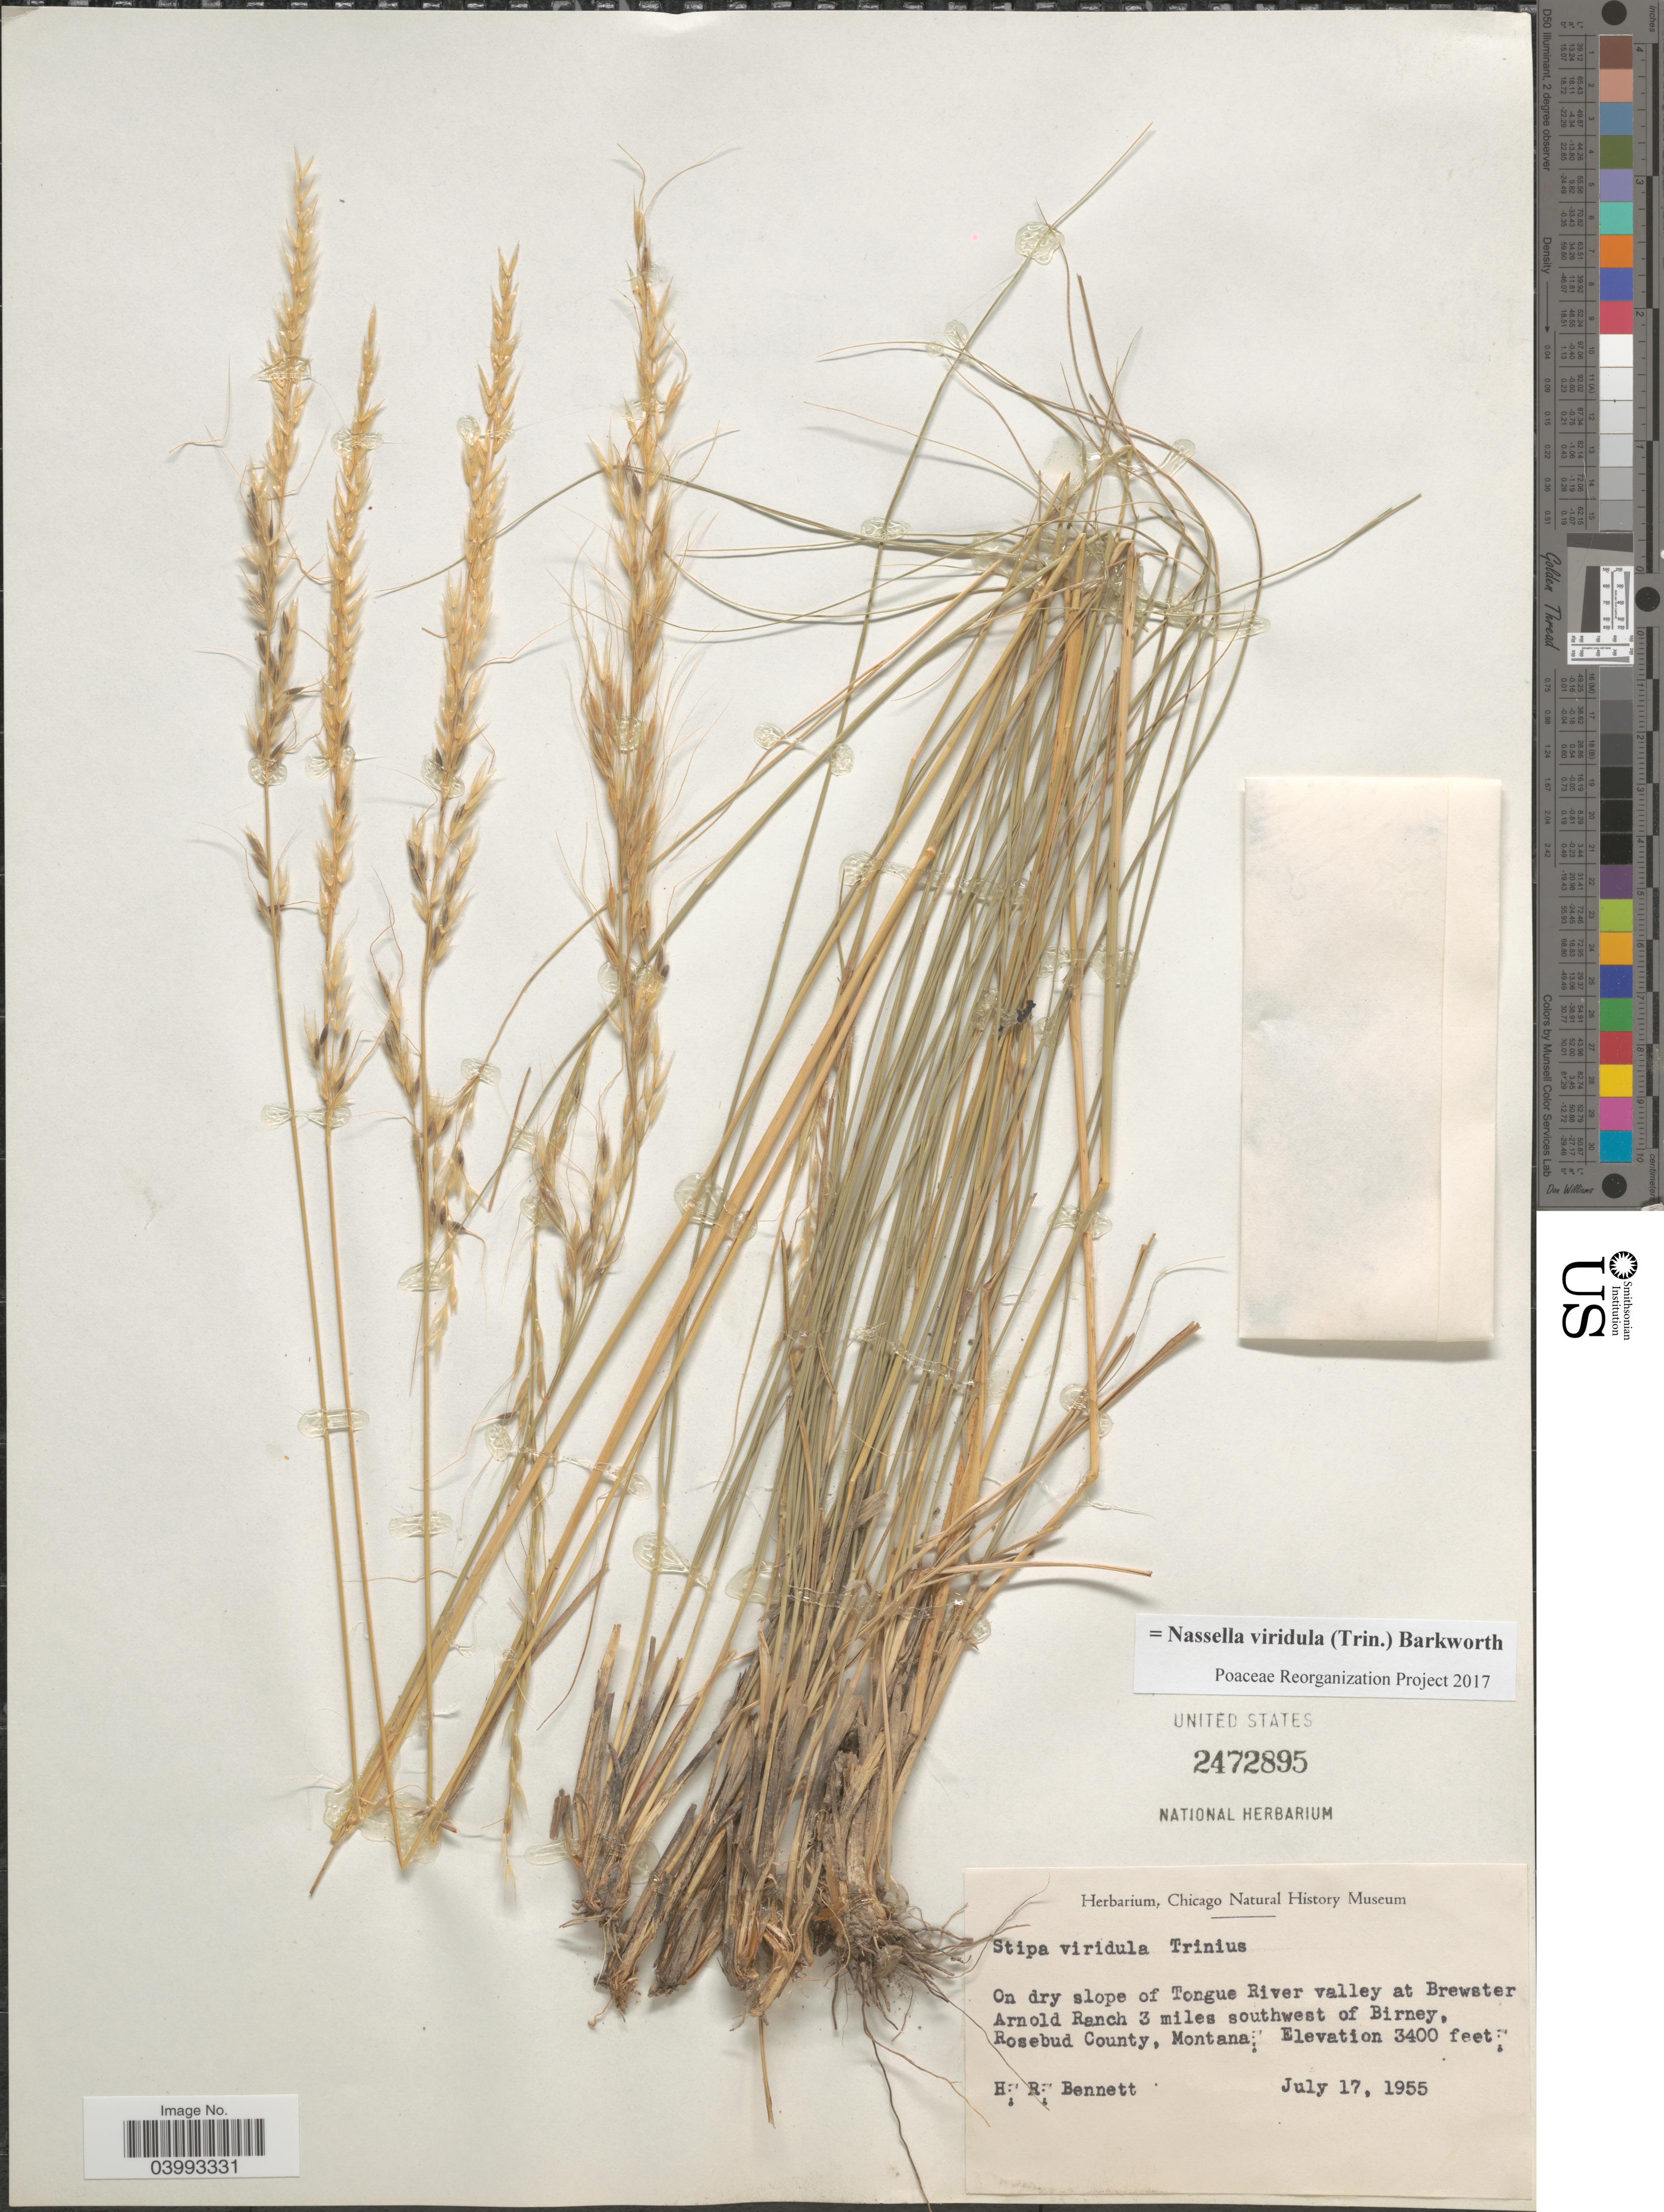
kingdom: Plantae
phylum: Tracheophyta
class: Liliopsida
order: Poales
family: Poaceae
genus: Nassella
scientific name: Nassella viridula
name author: (Trin.) Barkworth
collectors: H. R. Bennett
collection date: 1955-07-17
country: United States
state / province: Montana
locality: On dry slope of Tongue River valley at Brewster Arnold Ranch 3 miles southwest of Birney, Rosebud County.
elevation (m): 1036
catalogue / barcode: US 2472895